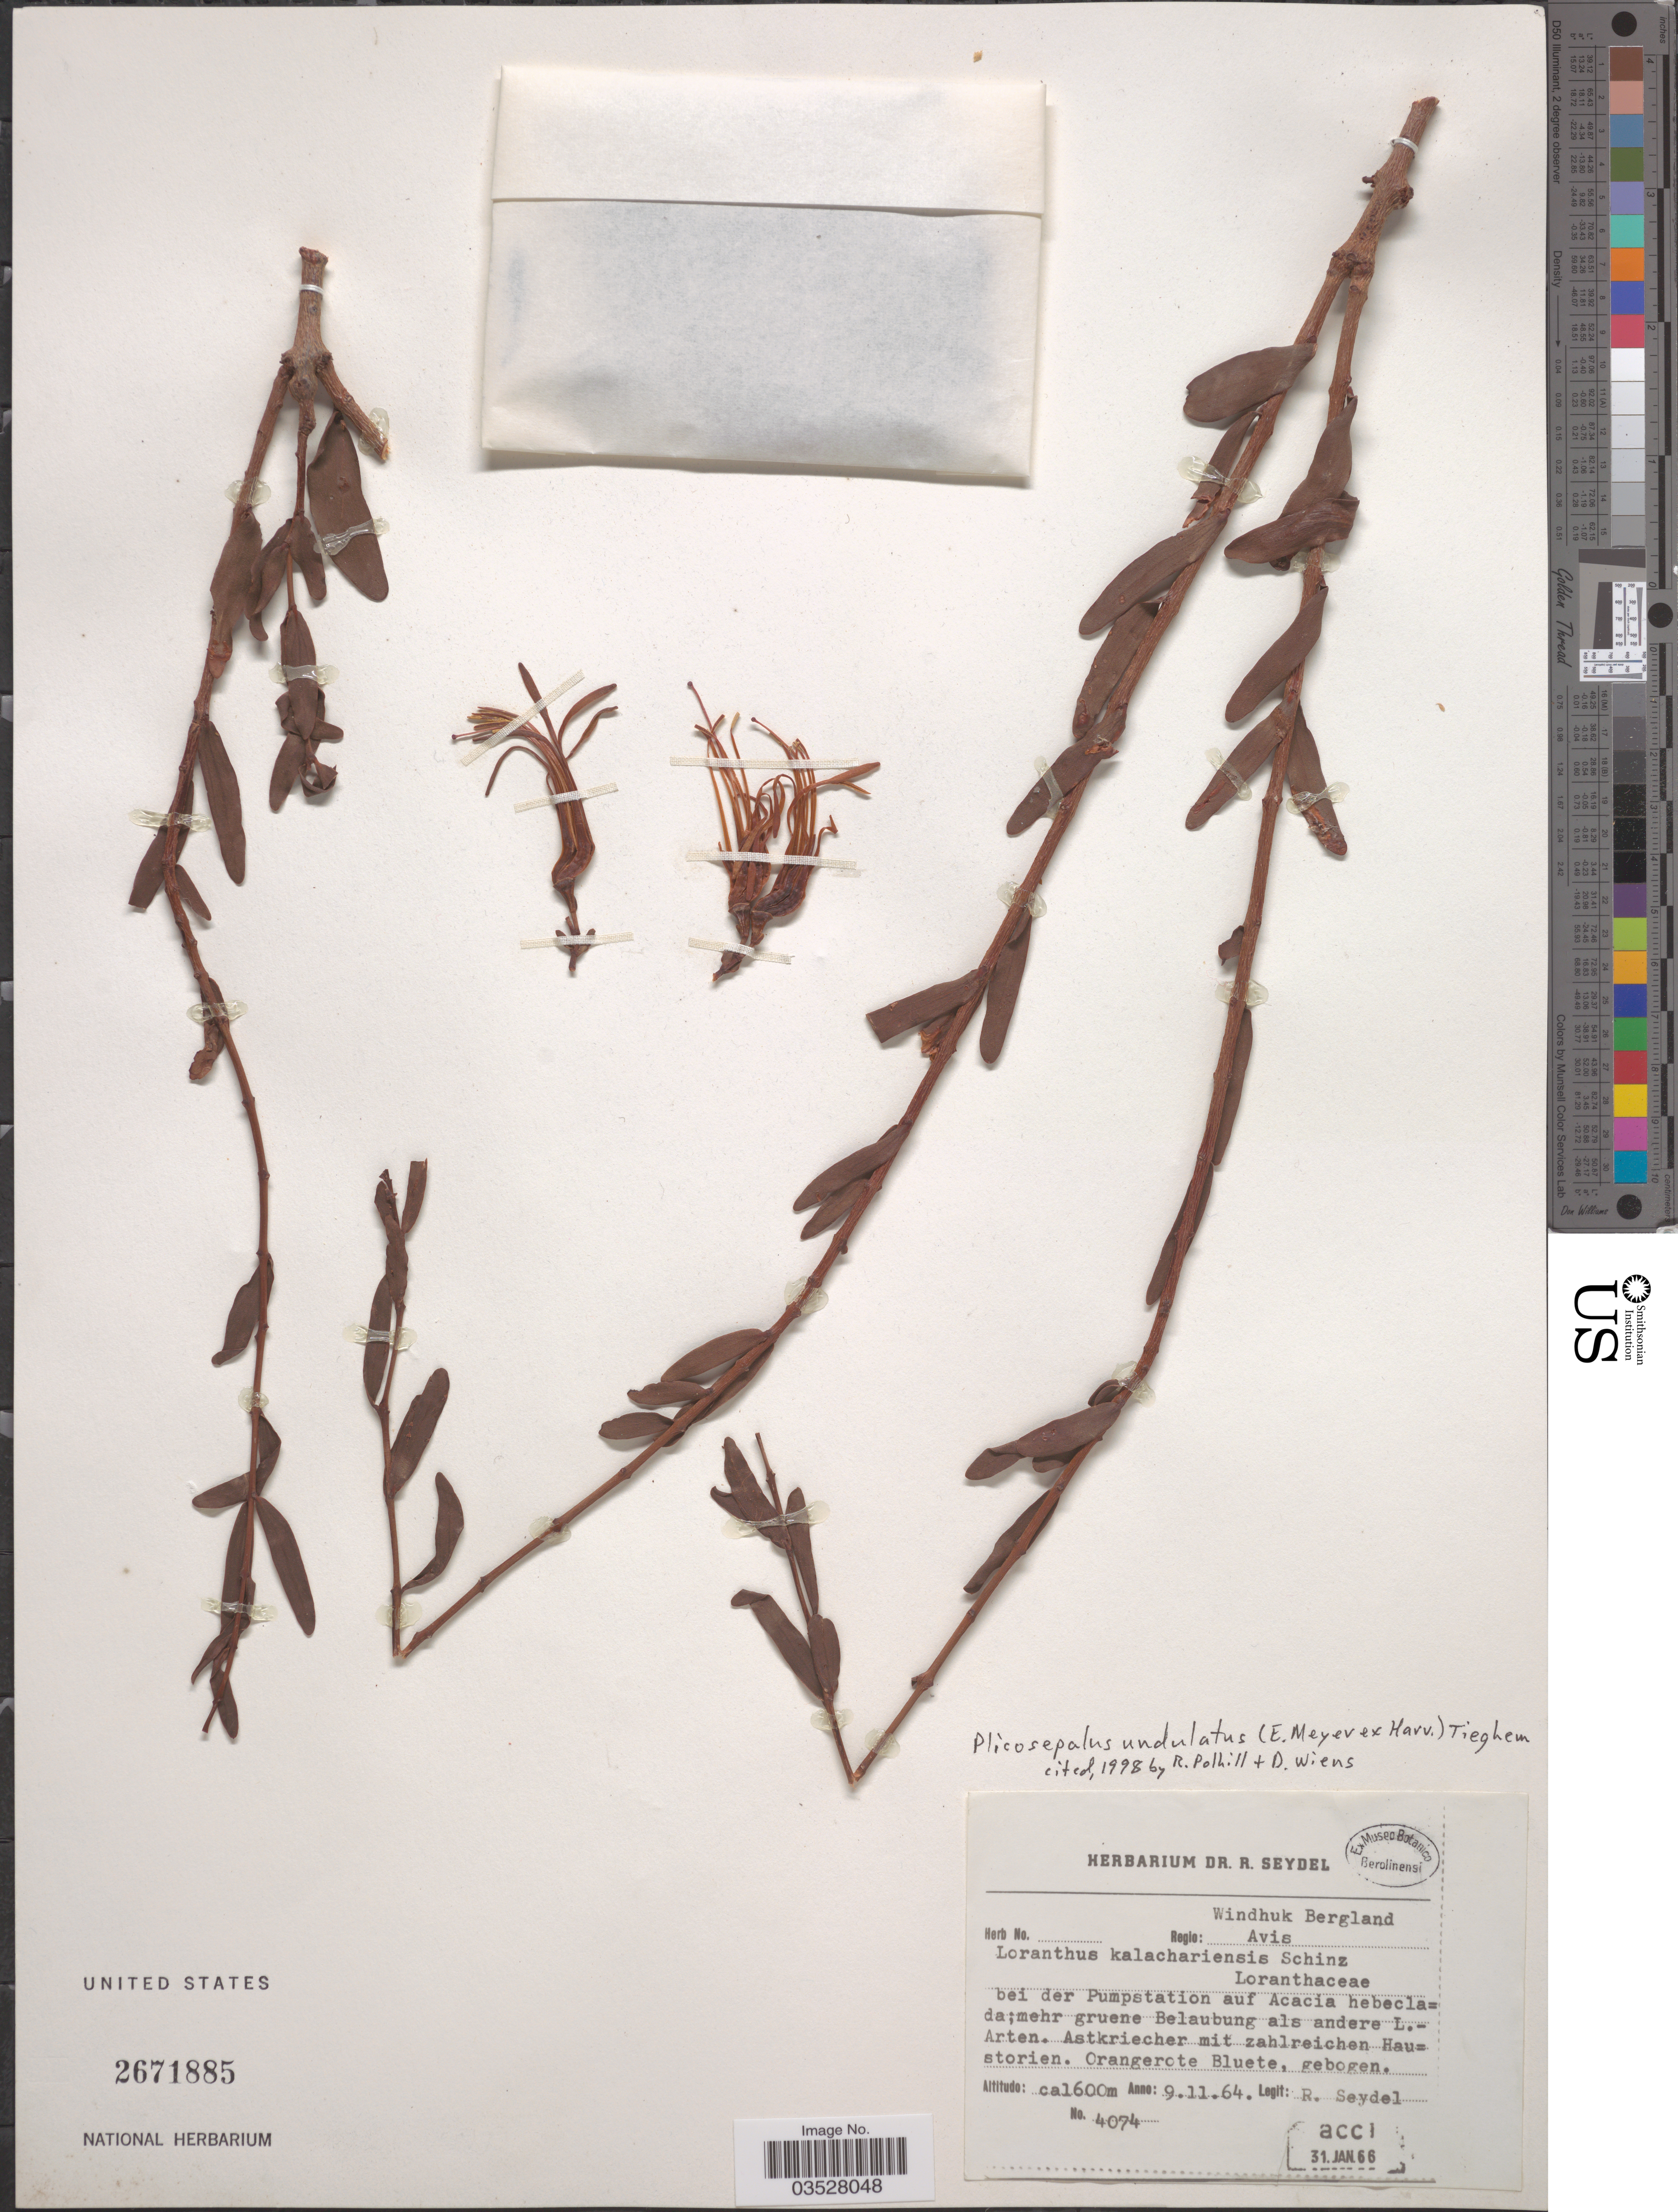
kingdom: Plantae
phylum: Tracheophyta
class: Magnoliopsida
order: Santalales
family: Loranthaceae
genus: Plicosepalus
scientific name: Plicosepalus undulatus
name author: (E. Mey. ex Harv.) Tiegh.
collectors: R. Seydel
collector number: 4074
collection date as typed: Transcribed d/m/y: 9/11/64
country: Namibia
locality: Regio: Windhuk Bergland Avis. Bei der Pumpstation auf Acacia hebeclada. [unsure placement]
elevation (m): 1600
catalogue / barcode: US 2671885